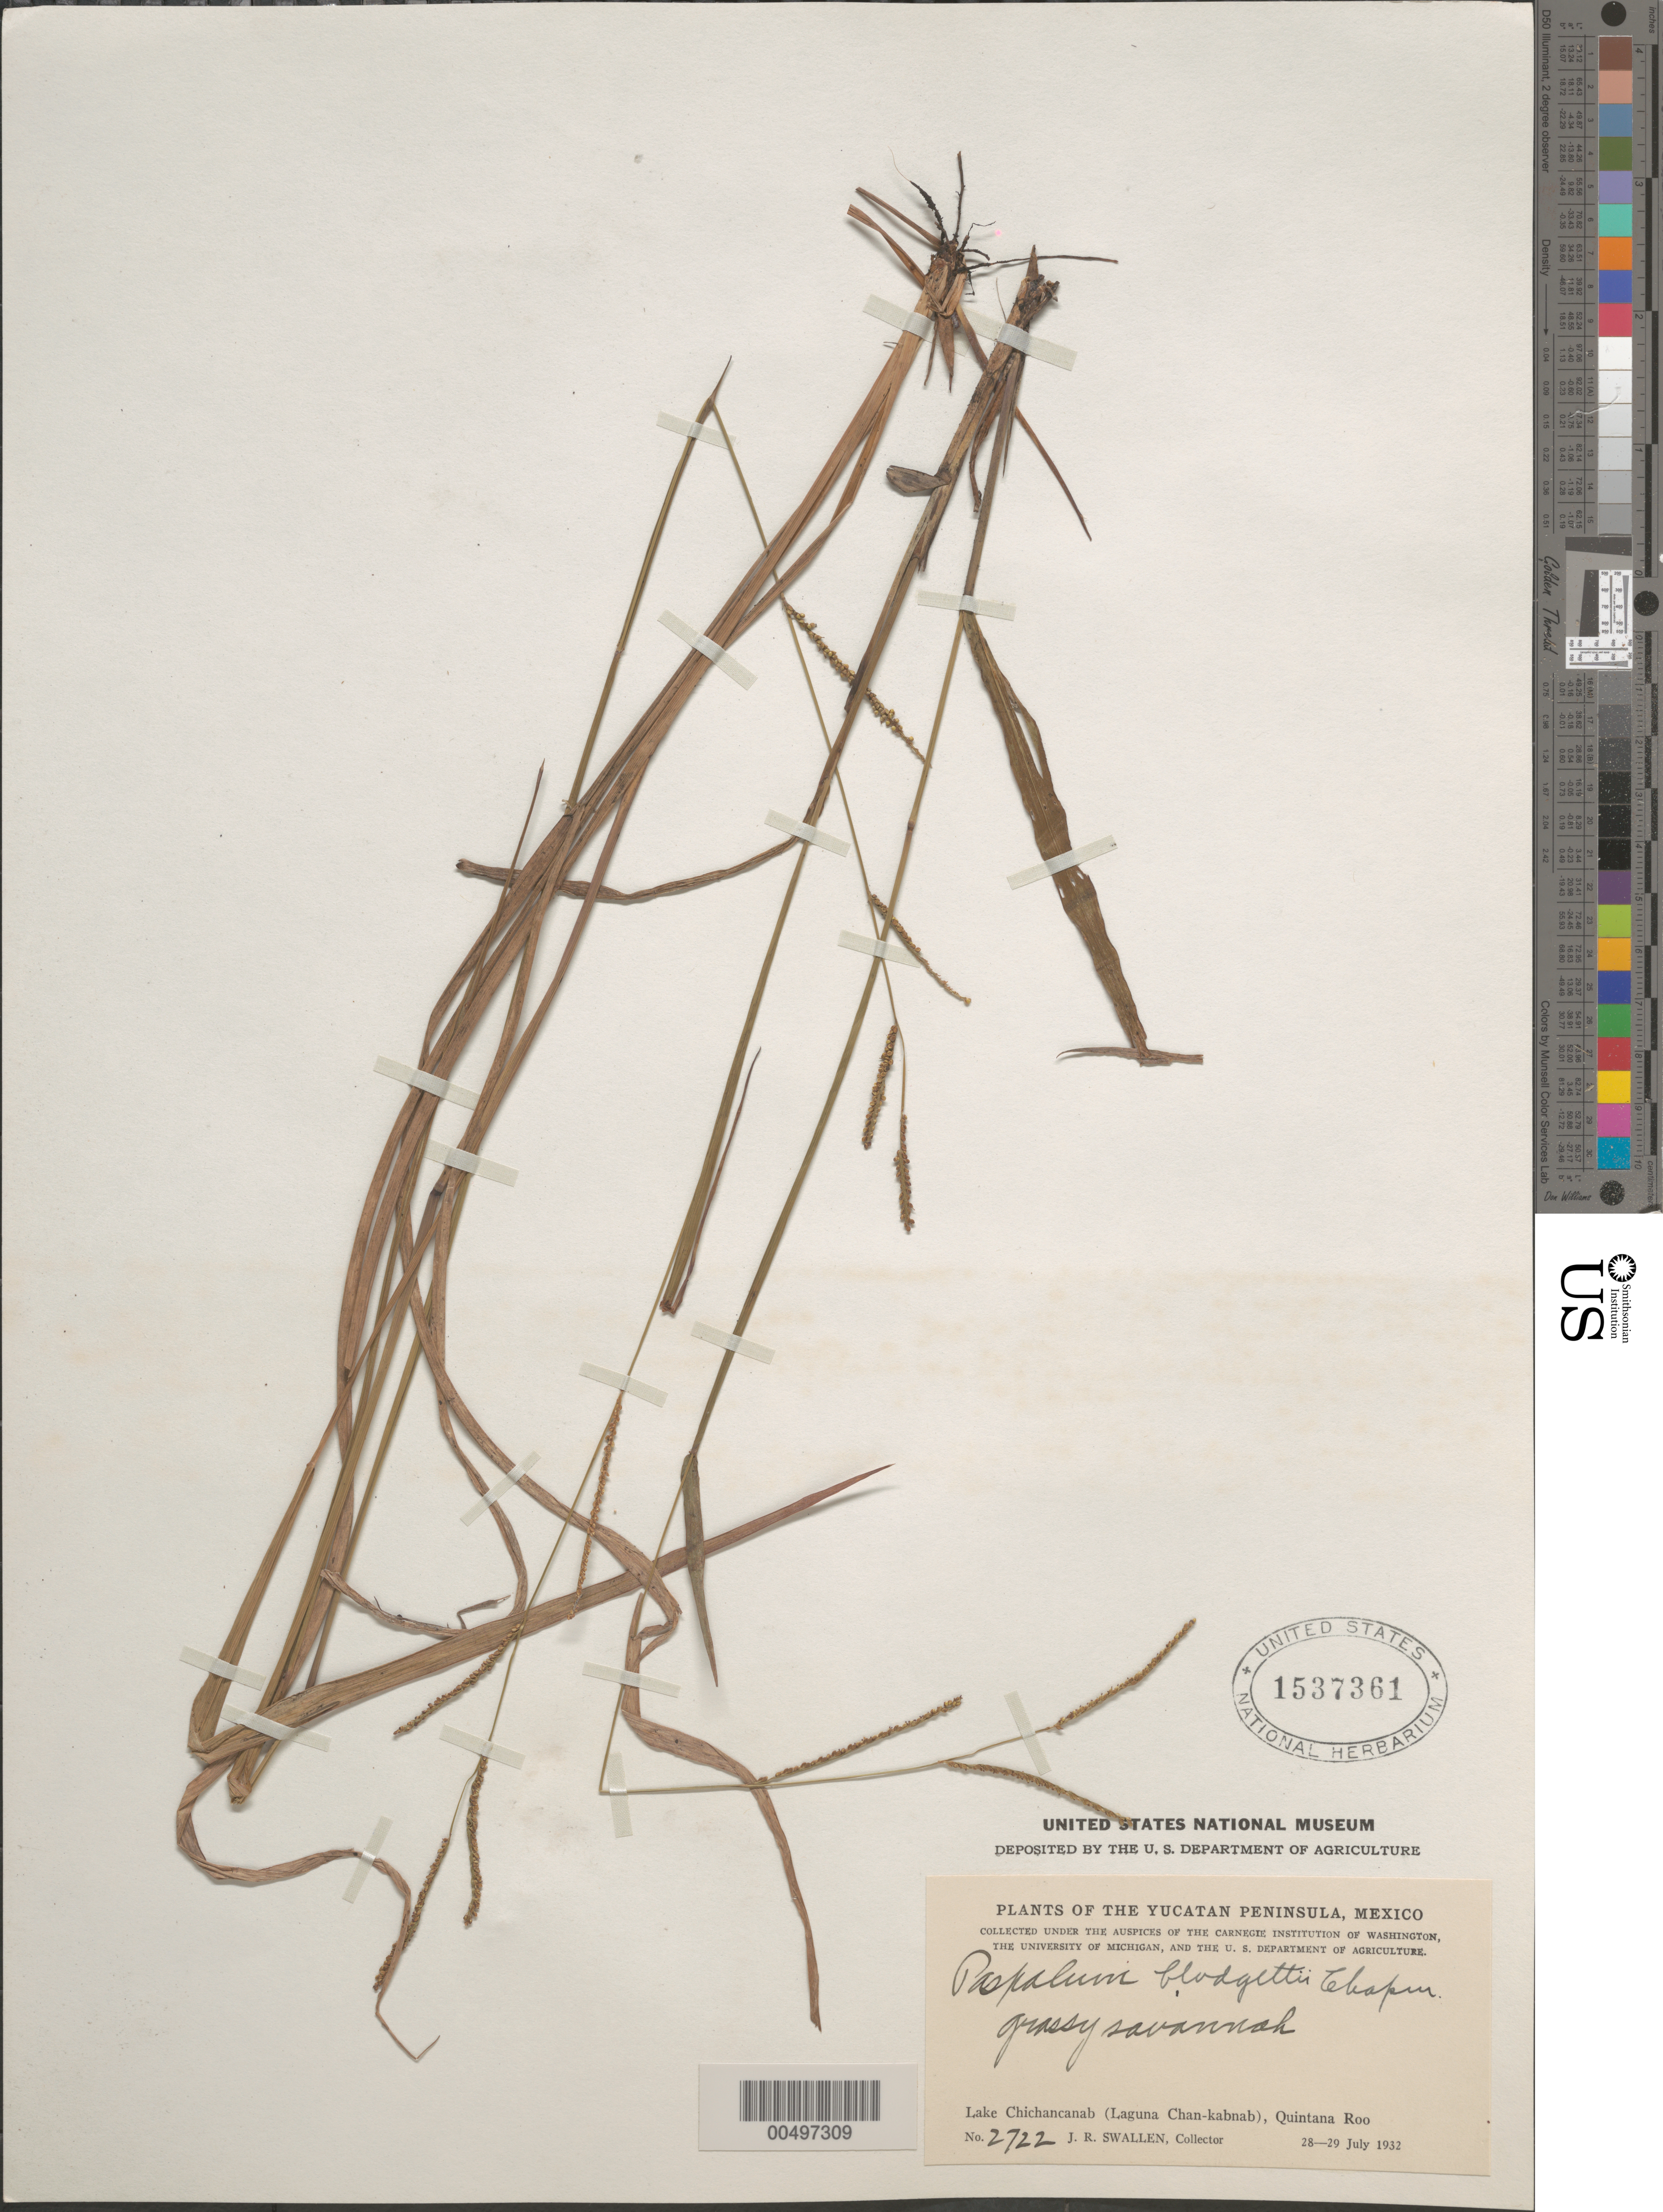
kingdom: Plantae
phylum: Tracheophyta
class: Liliopsida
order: Poales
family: Poaceae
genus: Paspalum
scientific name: Paspalum blodgettii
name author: Chapm.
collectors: J. R. Swallen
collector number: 2722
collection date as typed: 28 Jul 1932 to 29 Jul 1932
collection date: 1932-07-28/1932-07-29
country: Mexico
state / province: Quintana Roo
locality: Yucatan Peninsula, Lake Chichancanab (Laguna Chan-kabnab)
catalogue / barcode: US 1537361